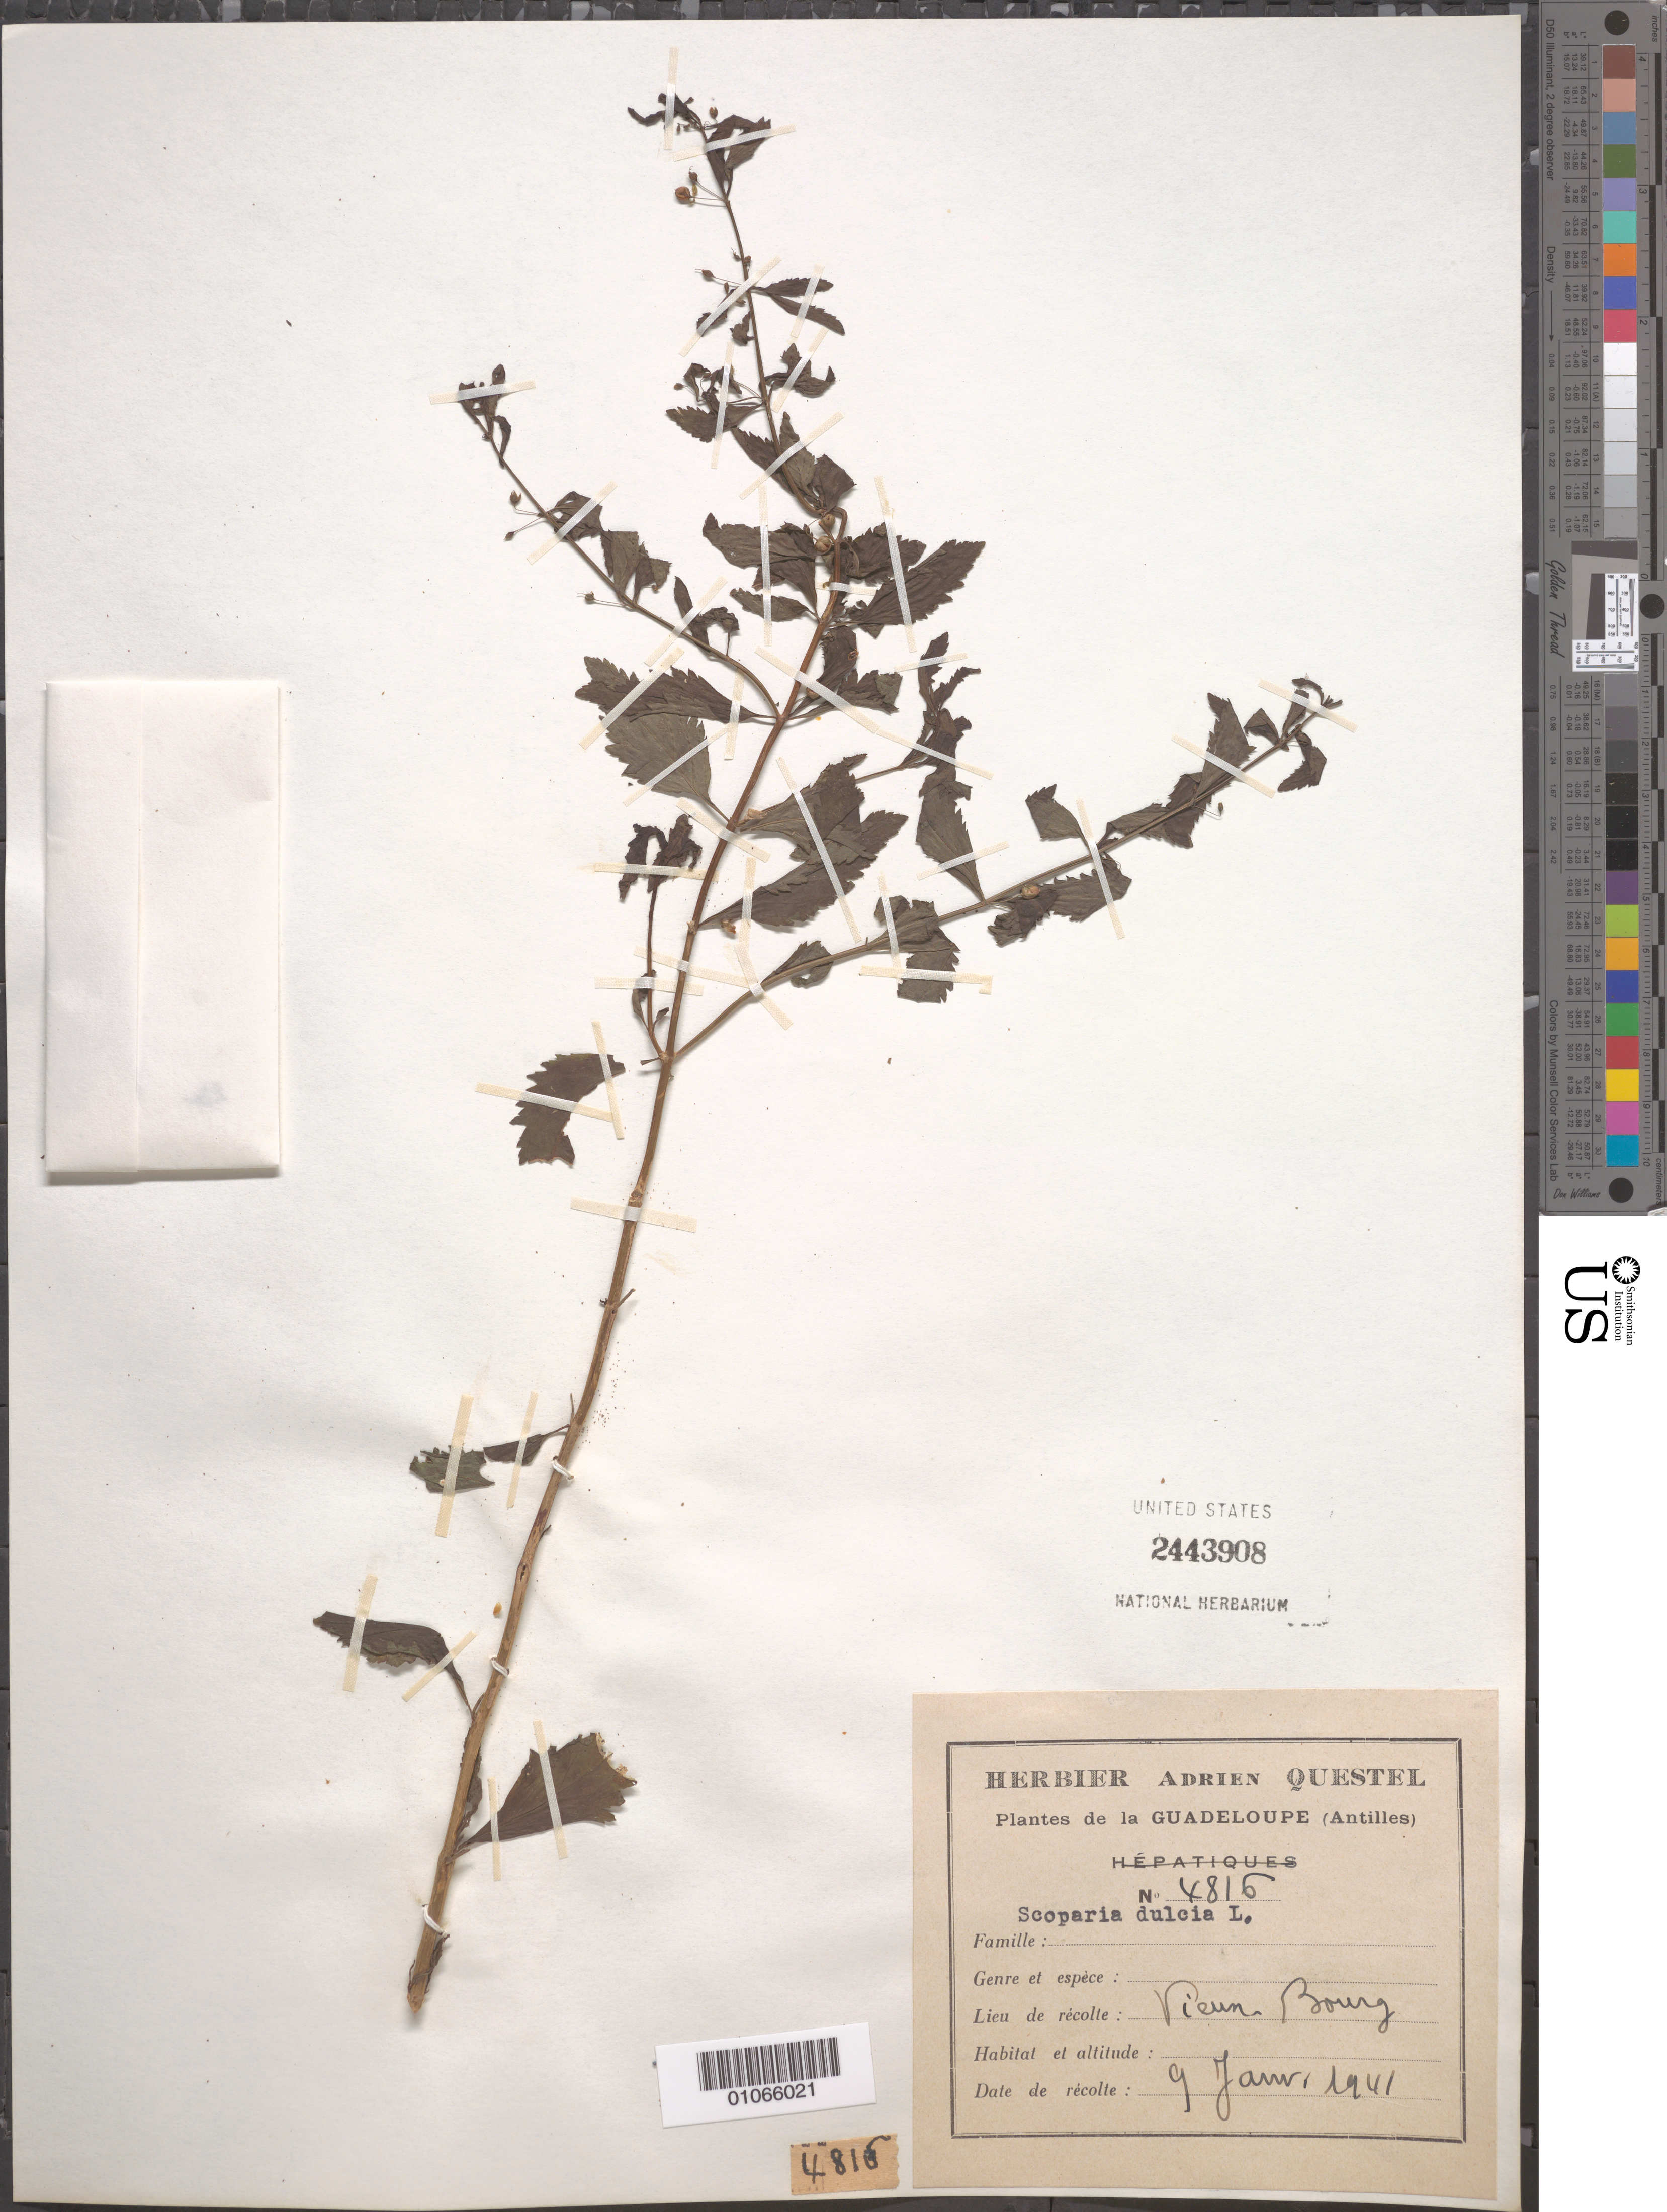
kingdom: Plantae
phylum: Tracheophyta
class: Magnoliopsida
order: Lamiales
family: Plantaginaceae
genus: Scoparia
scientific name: Scoparia annua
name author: Cham. ex Schltdl.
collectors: A. Questel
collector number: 4816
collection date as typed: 09 Jan 1941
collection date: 1941-01-09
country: Guadeloupe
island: Basse Terre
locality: Vieun bourg?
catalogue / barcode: US 2443908